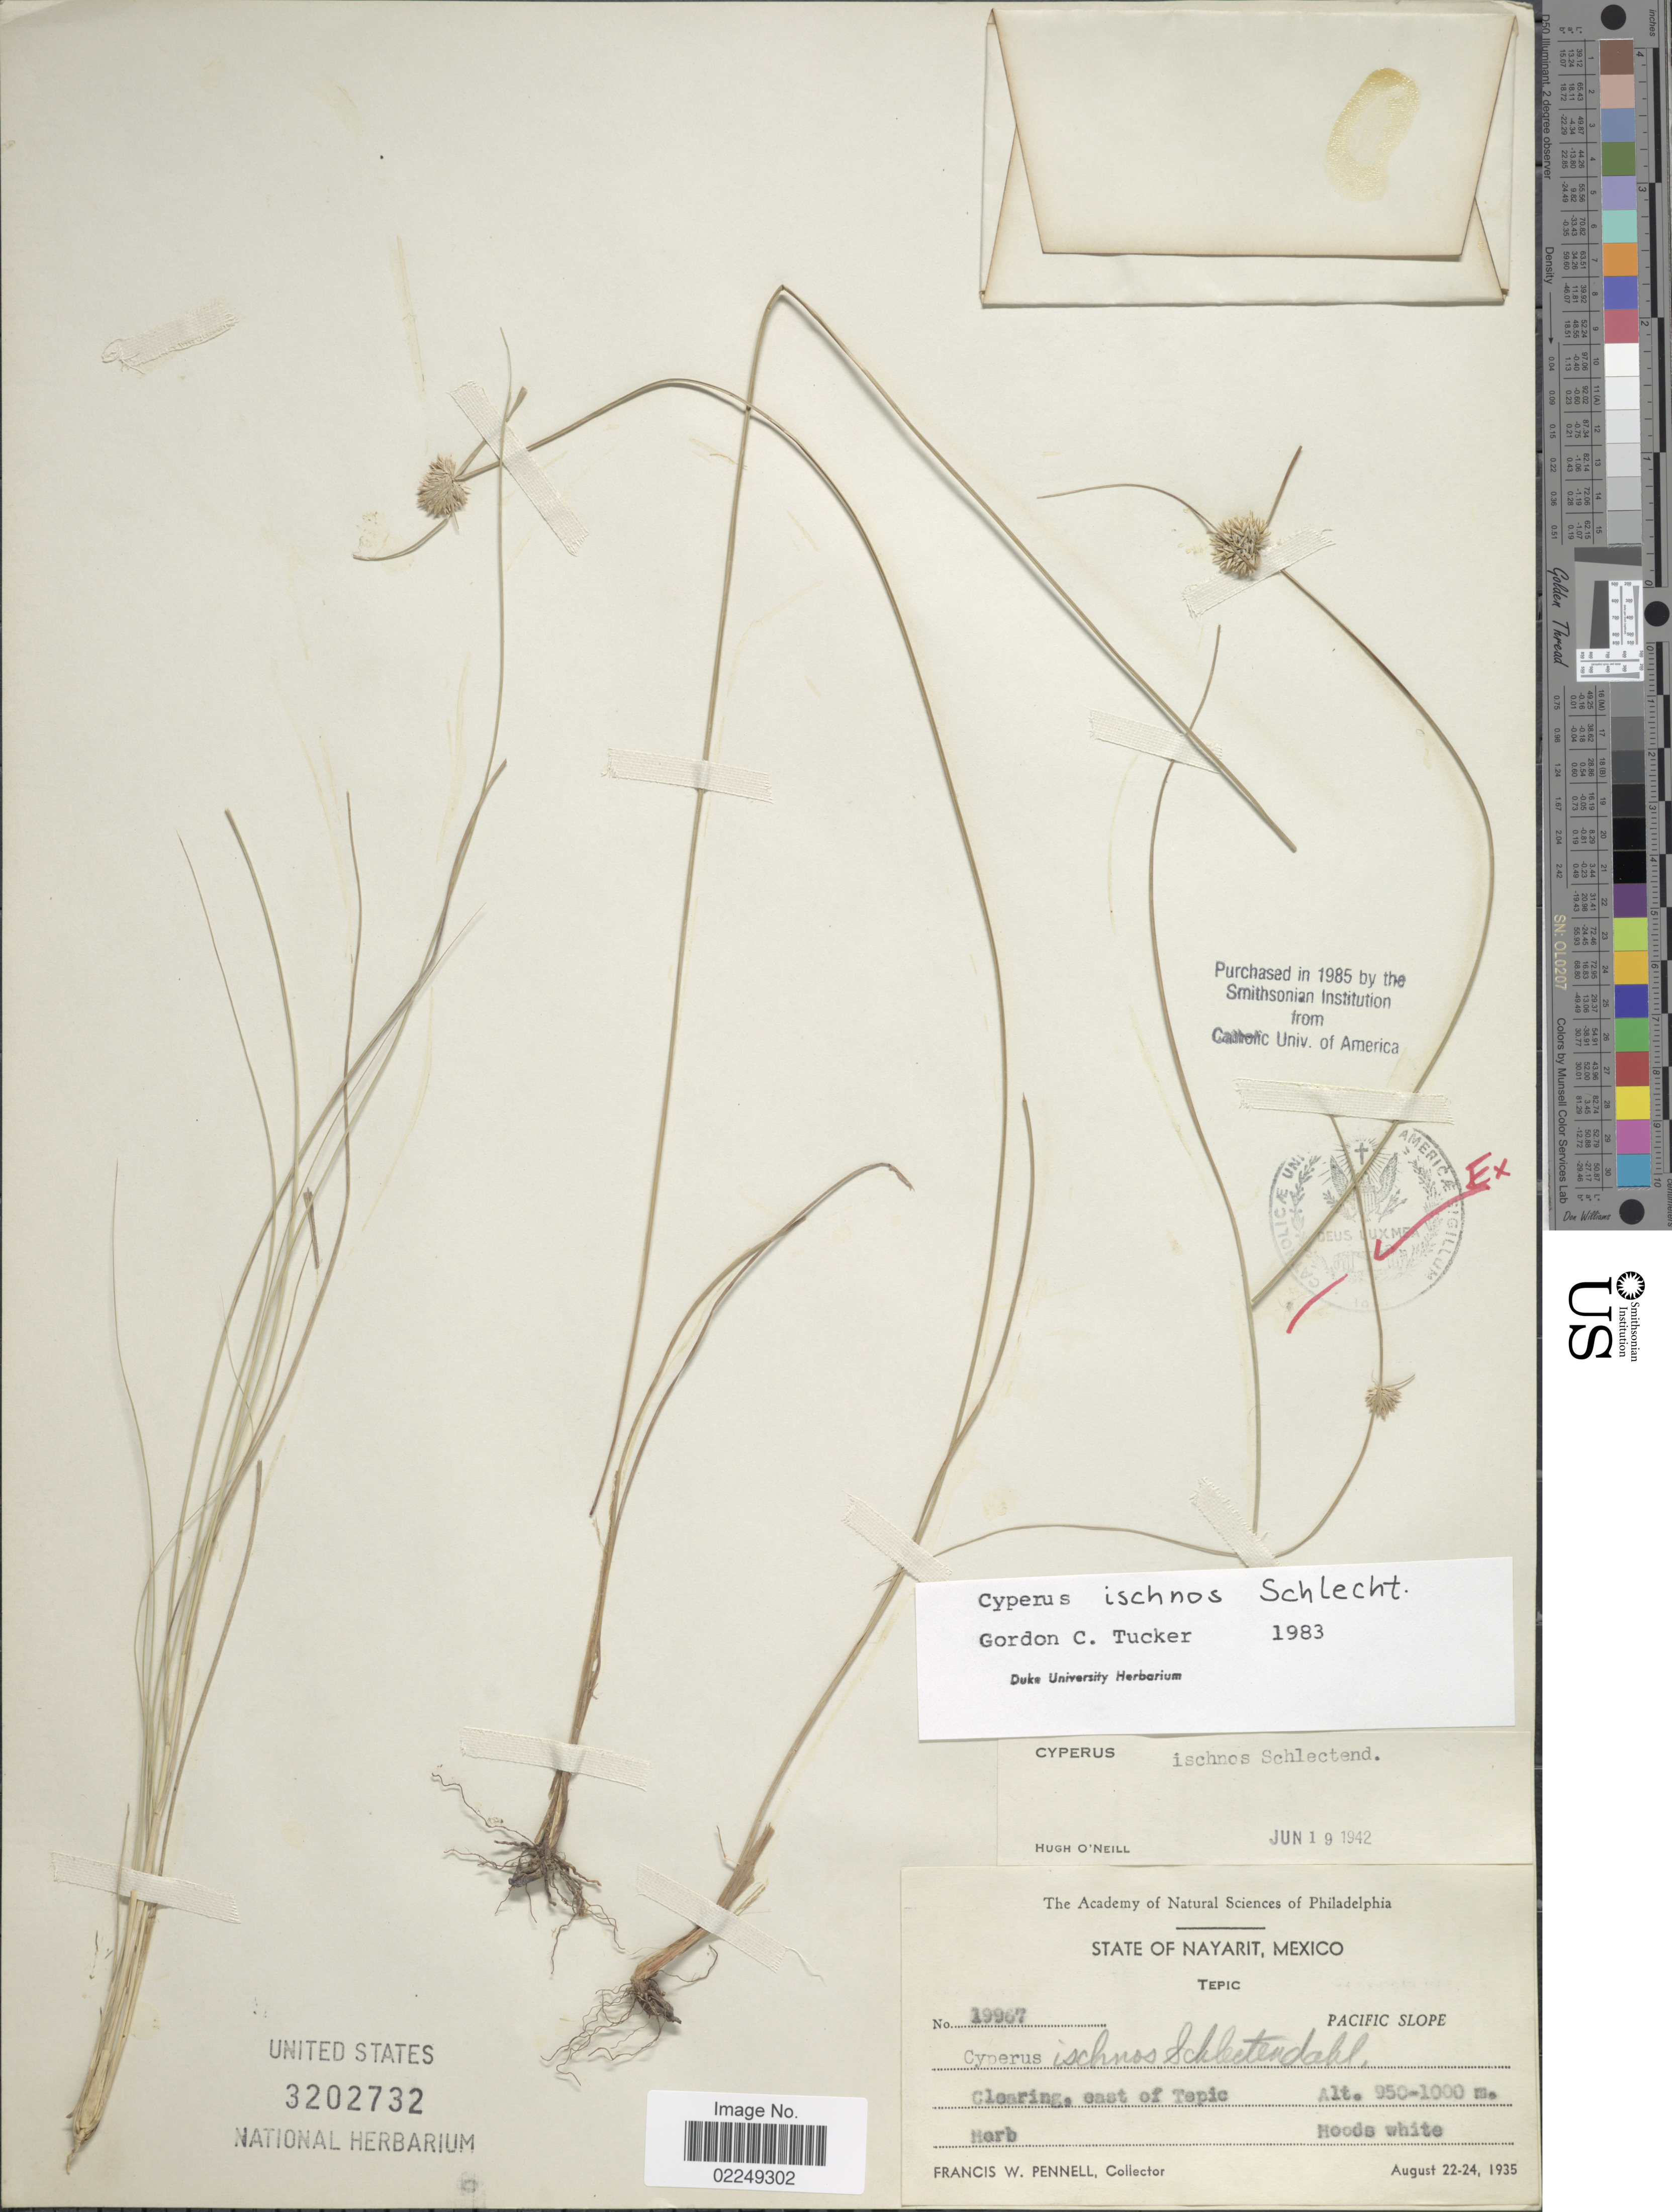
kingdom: Plantae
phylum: Tracheophyta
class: Liliopsida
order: Poales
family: Cyperaceae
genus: Cyperus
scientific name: Cyperus ischnos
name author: Schltdl.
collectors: F. W. Pennell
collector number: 19967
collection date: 1935-08-22/1935-08-24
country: Mexico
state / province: Nayarit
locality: Tepic, Pacific Slope, east of Tepic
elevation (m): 950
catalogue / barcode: US 3202732